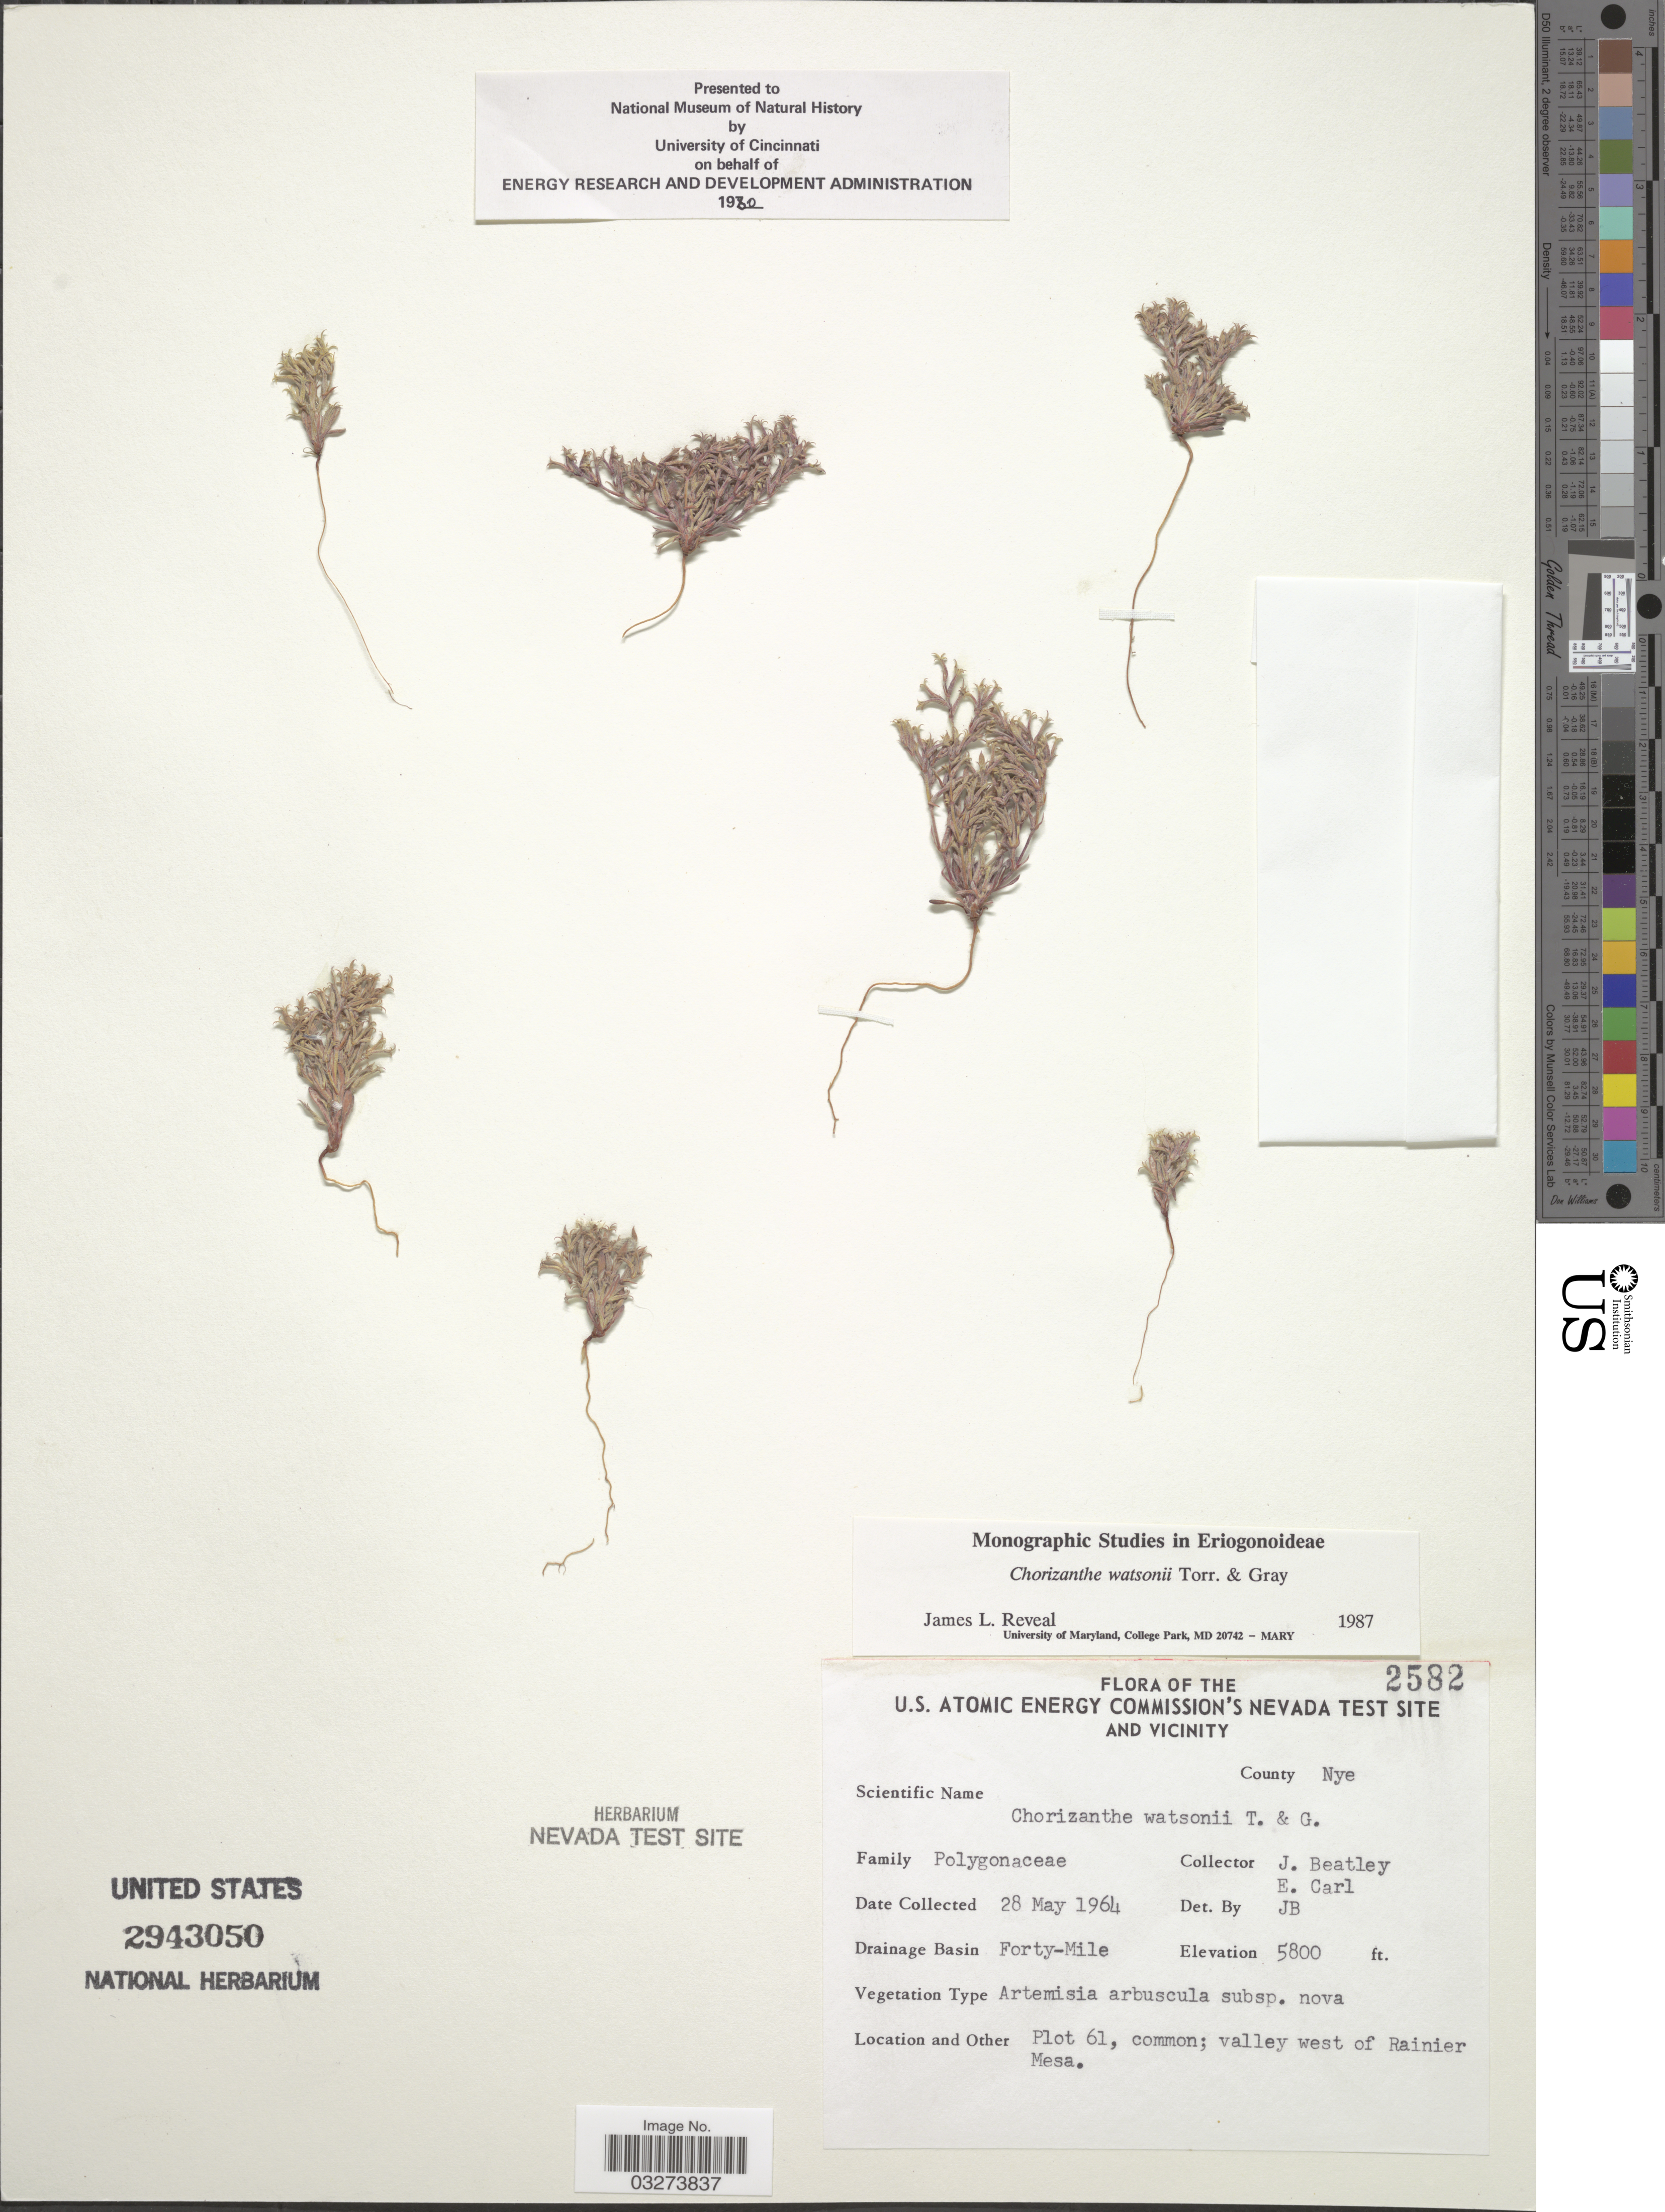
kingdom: Plantae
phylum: Tracheophyta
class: Magnoliopsida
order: Caryophyllales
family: Polygonaceae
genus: Chorizanthe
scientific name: Chorizanthe watsonii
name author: Torr. & A. Gray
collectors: J. C. Beatley & E. Carl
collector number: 2582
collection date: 1964-05-28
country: United States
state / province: Nevada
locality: U.S. Atomic Energy Commission's Nevada Test Site and vicinity. County Nye, Drainage Basin Forty-Mile. Plot 61, common; valley west of Rainier Mesa.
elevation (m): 1768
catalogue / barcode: US 2943050